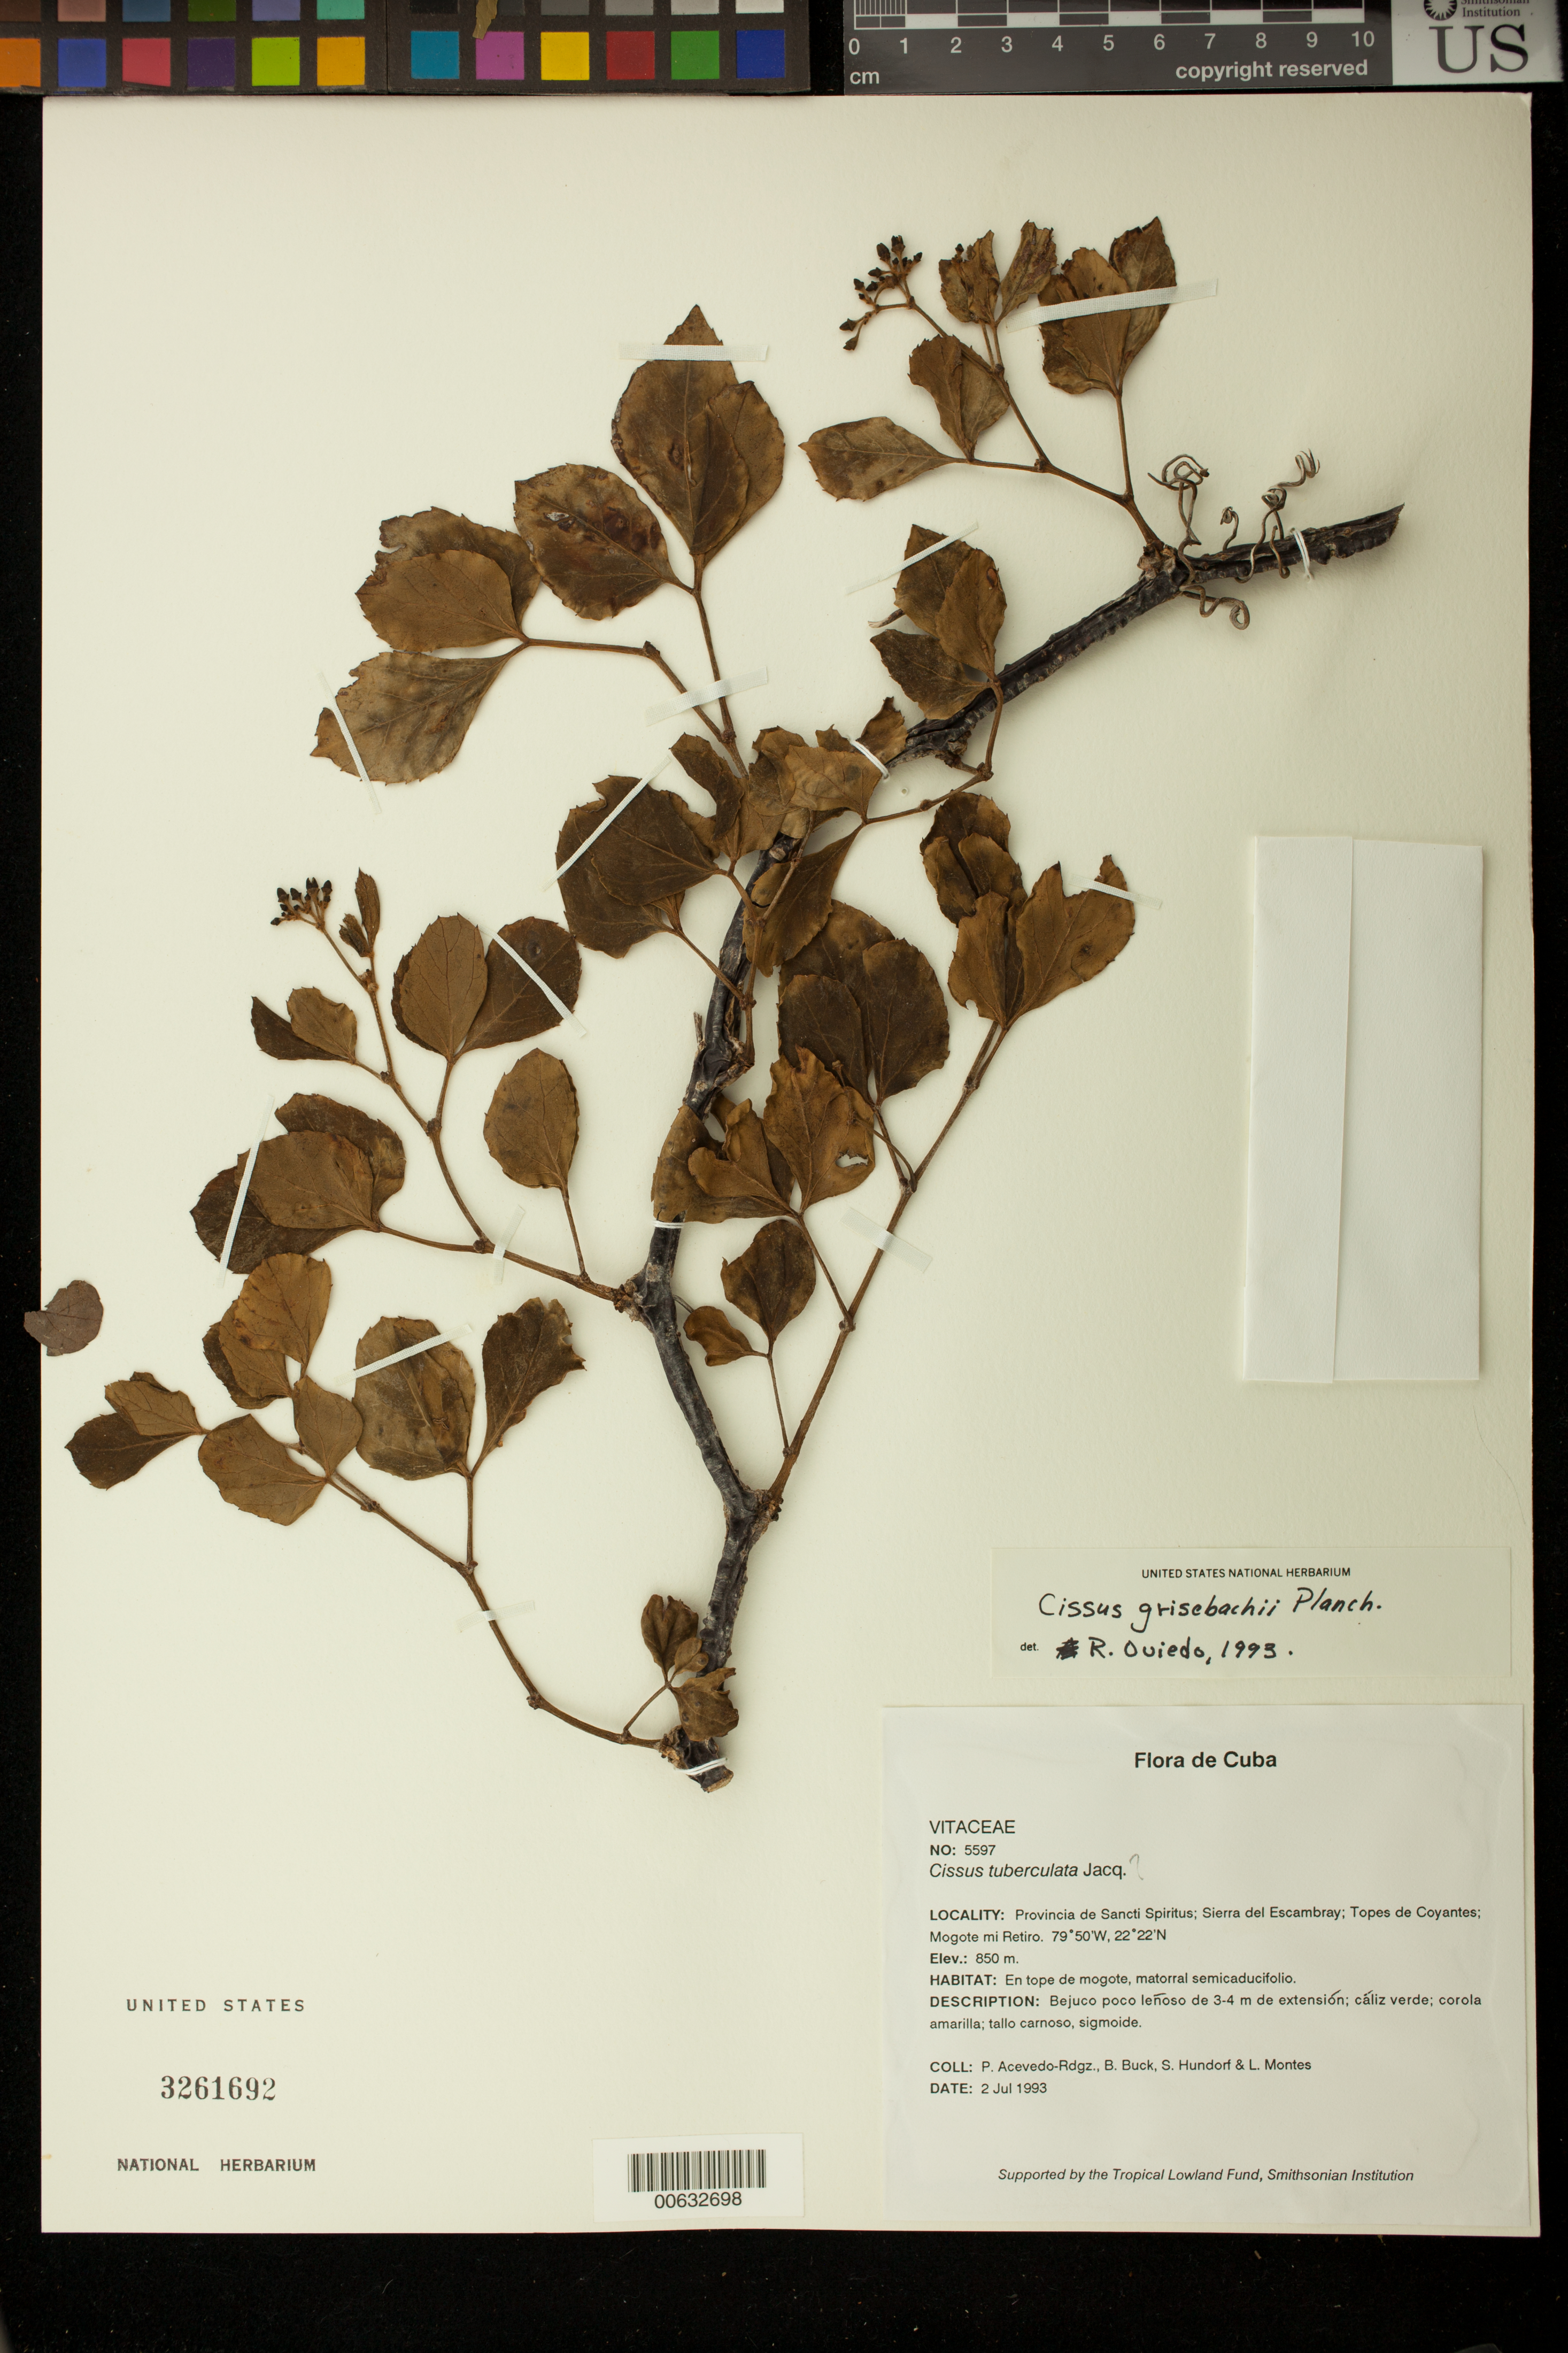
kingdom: Plantae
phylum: Tracheophyta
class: Magnoliopsida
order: Vitales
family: Vitaceae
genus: Cissus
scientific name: Cissus grisebachii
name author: Planch.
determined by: Oviedo, R.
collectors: P. Acevedo-Rodr., B. Buck, S. Hundorf & L. Montes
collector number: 5597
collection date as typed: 02 Jul 1993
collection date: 1993-07-02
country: Cuba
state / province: Sancti Spiritus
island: Cuba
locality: Sierra del Escambray; Topes de Coyantes; Mogote mi Retiro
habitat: En tope de mogote, matorral semicaducifolio.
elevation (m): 850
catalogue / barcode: US 3261692